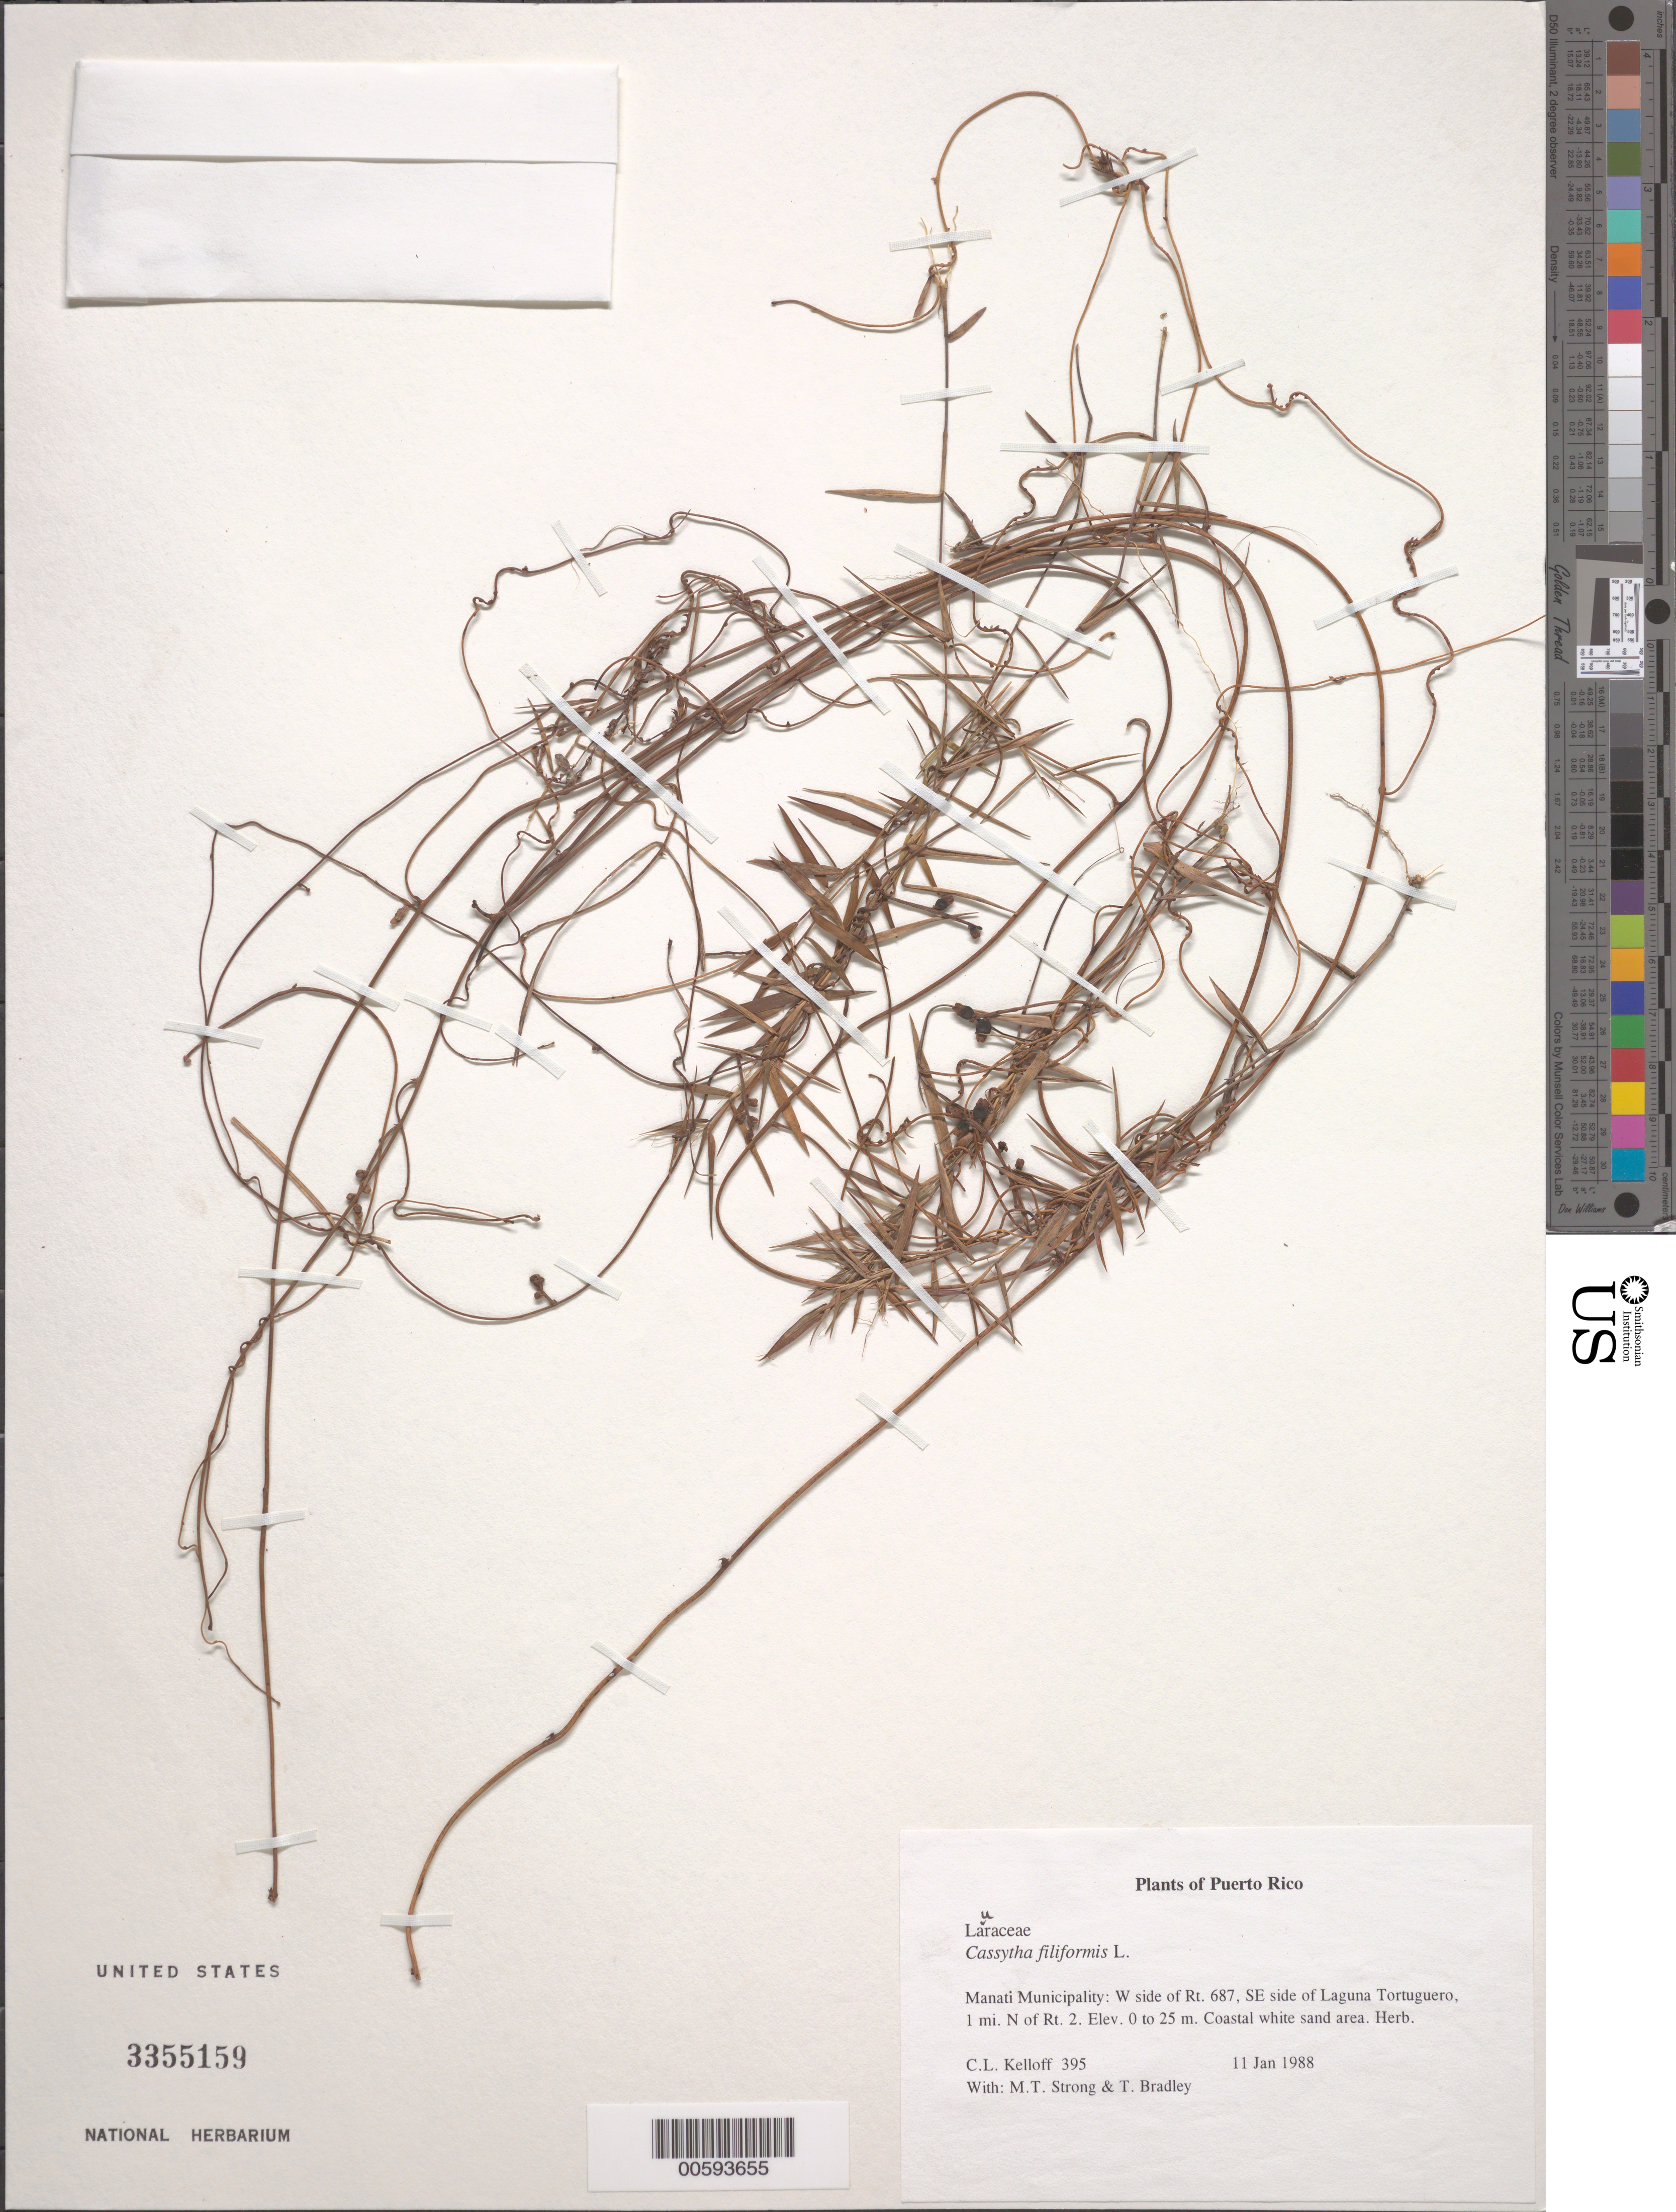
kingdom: Plantae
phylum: Tracheophyta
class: Magnoliopsida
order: Laurales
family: Lauraceae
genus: Cassytha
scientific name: Cassytha filiformis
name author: L.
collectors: C. L. Kelloff, M. T. Strong & T. Bradley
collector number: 395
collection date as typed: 11 Jan 1988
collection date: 1988-01-11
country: Puerto Rico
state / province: Manatí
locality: Manati Municipality: W side of Rt. 687, SE side of Laguna Tortuguero, 1 mi. N of Rt. 2.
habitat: Coastal white sand area.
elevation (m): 0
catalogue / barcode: US 3355159